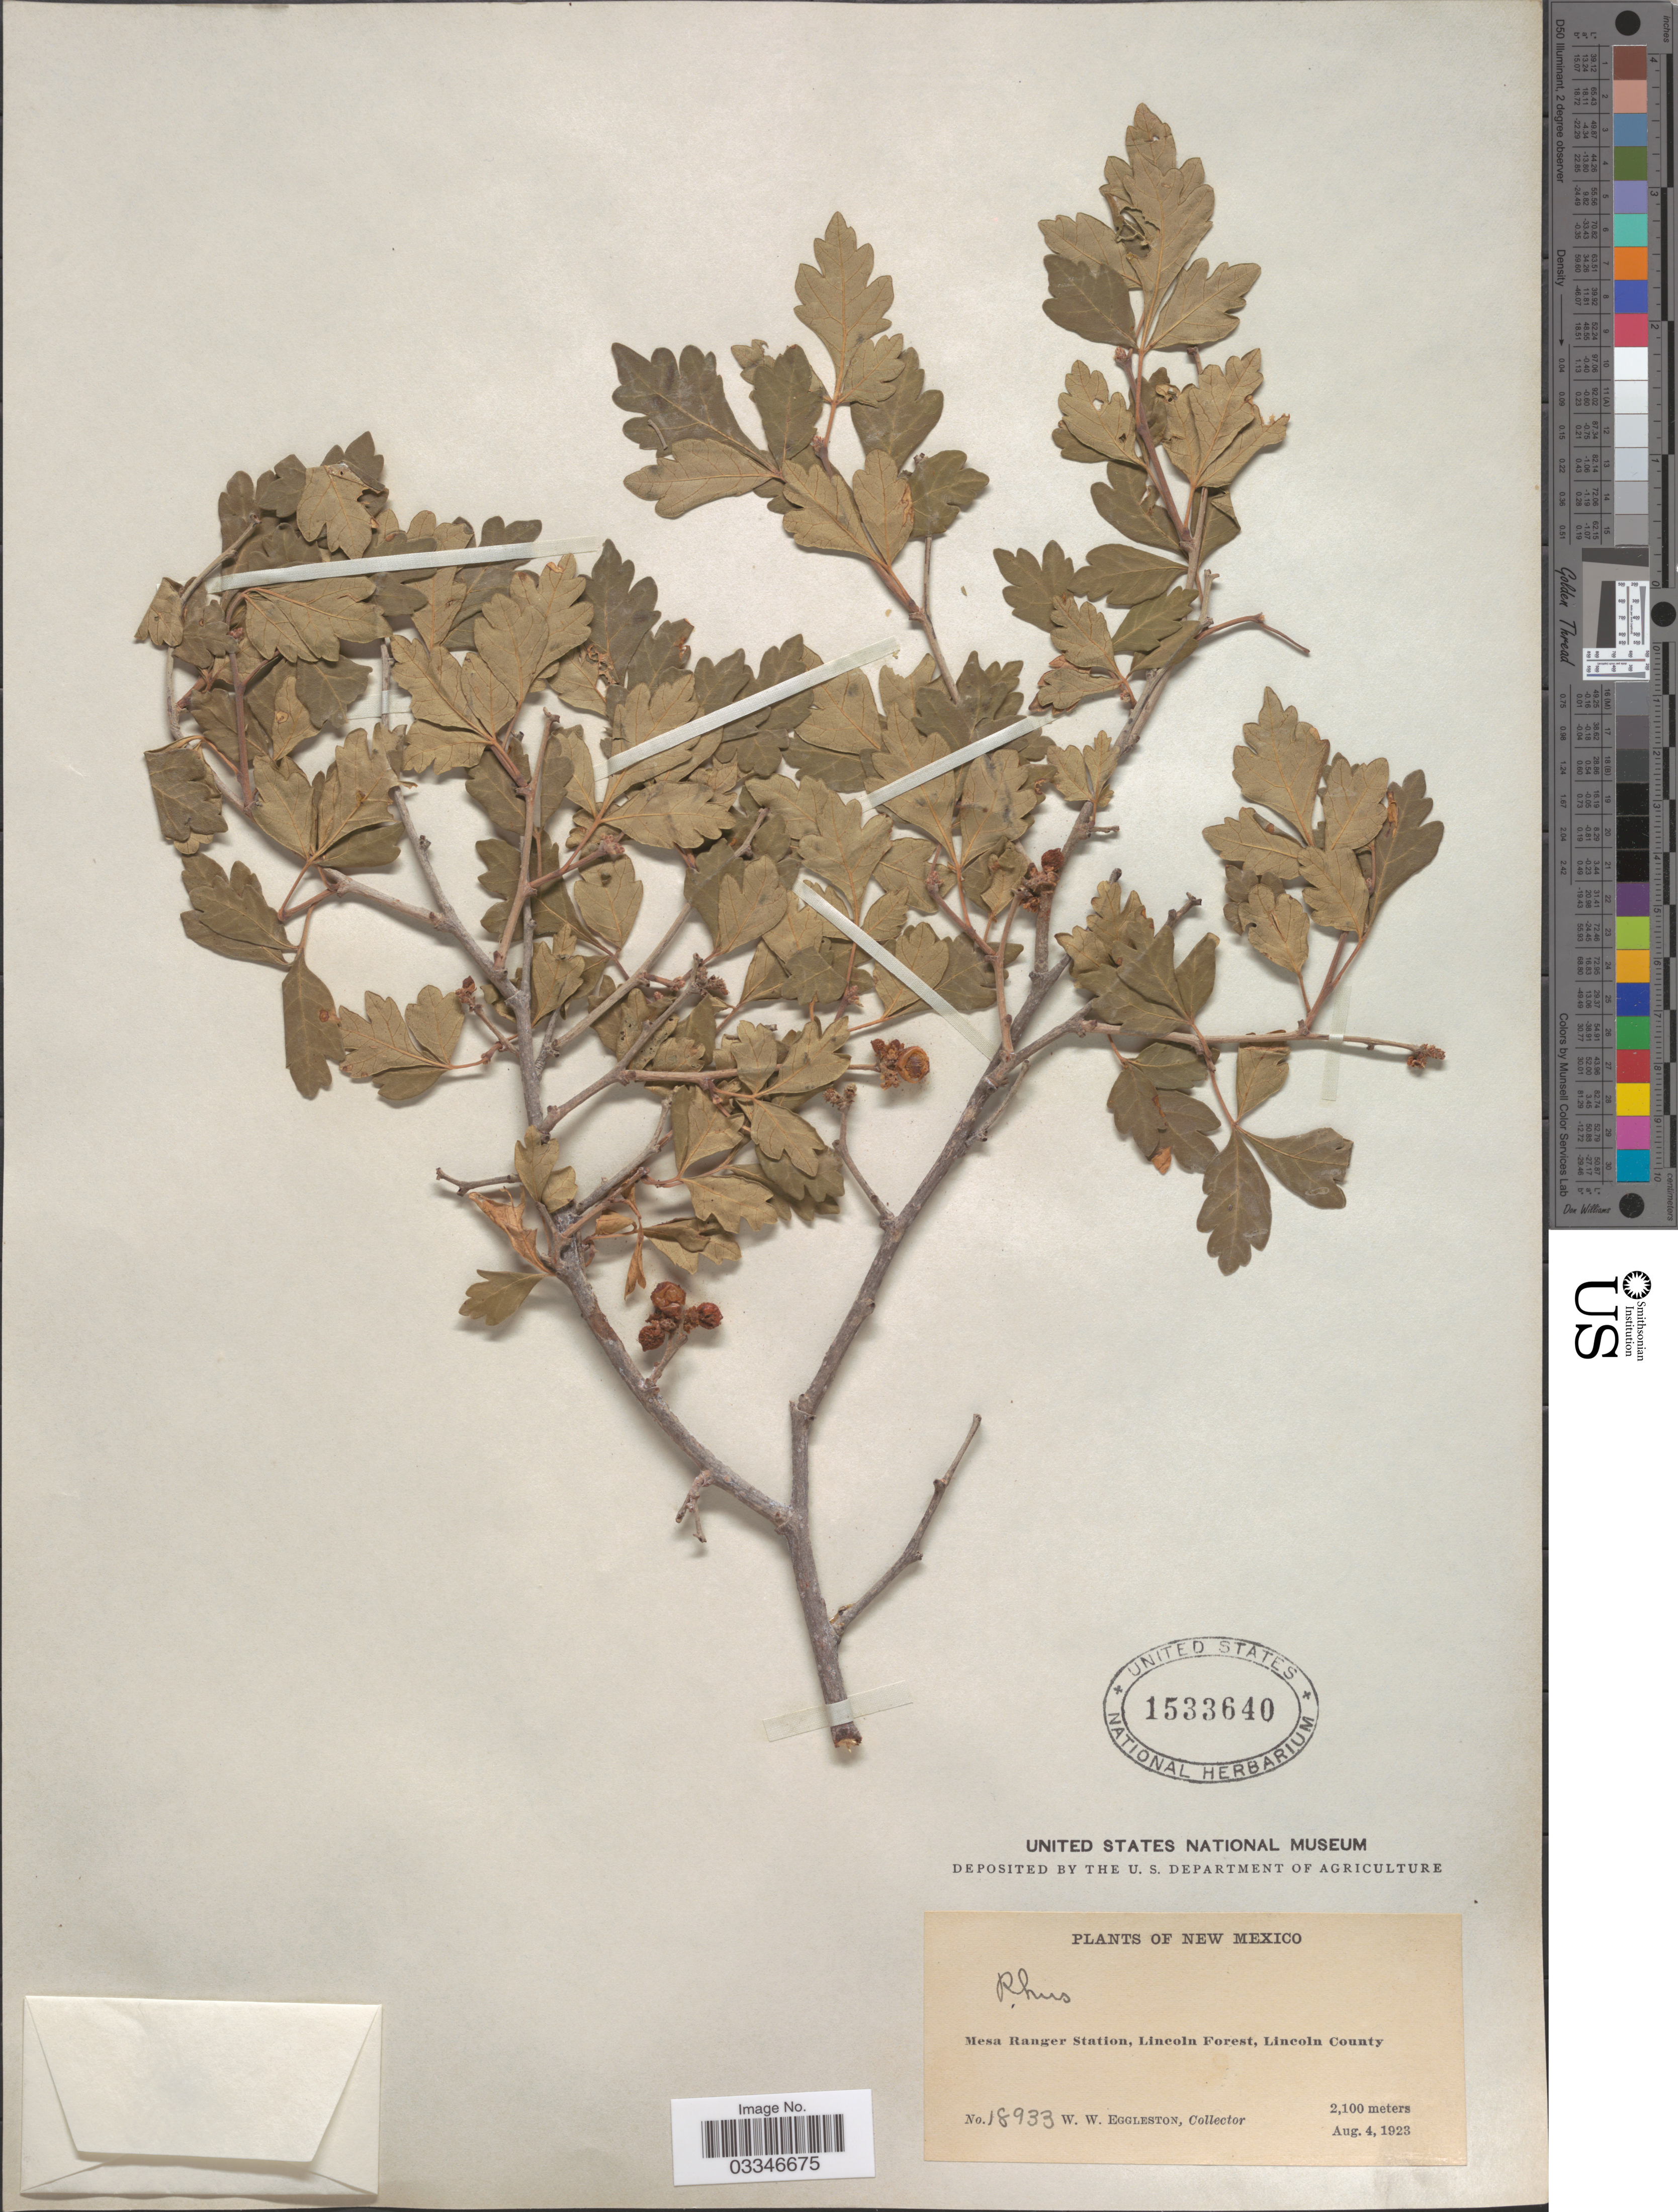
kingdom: Plantae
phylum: Tracheophyta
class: Magnoliopsida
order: Sapindales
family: Anacardiaceae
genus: Rhus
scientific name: Rhus trilobata var. typica Munz & Sloane ined.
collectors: W. W. Eggleston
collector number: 18933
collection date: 1923-08-04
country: United States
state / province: New Mexico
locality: Mesa Ranger Station, Lincoln Forest, Lincoln County.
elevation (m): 2100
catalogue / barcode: US 1533640